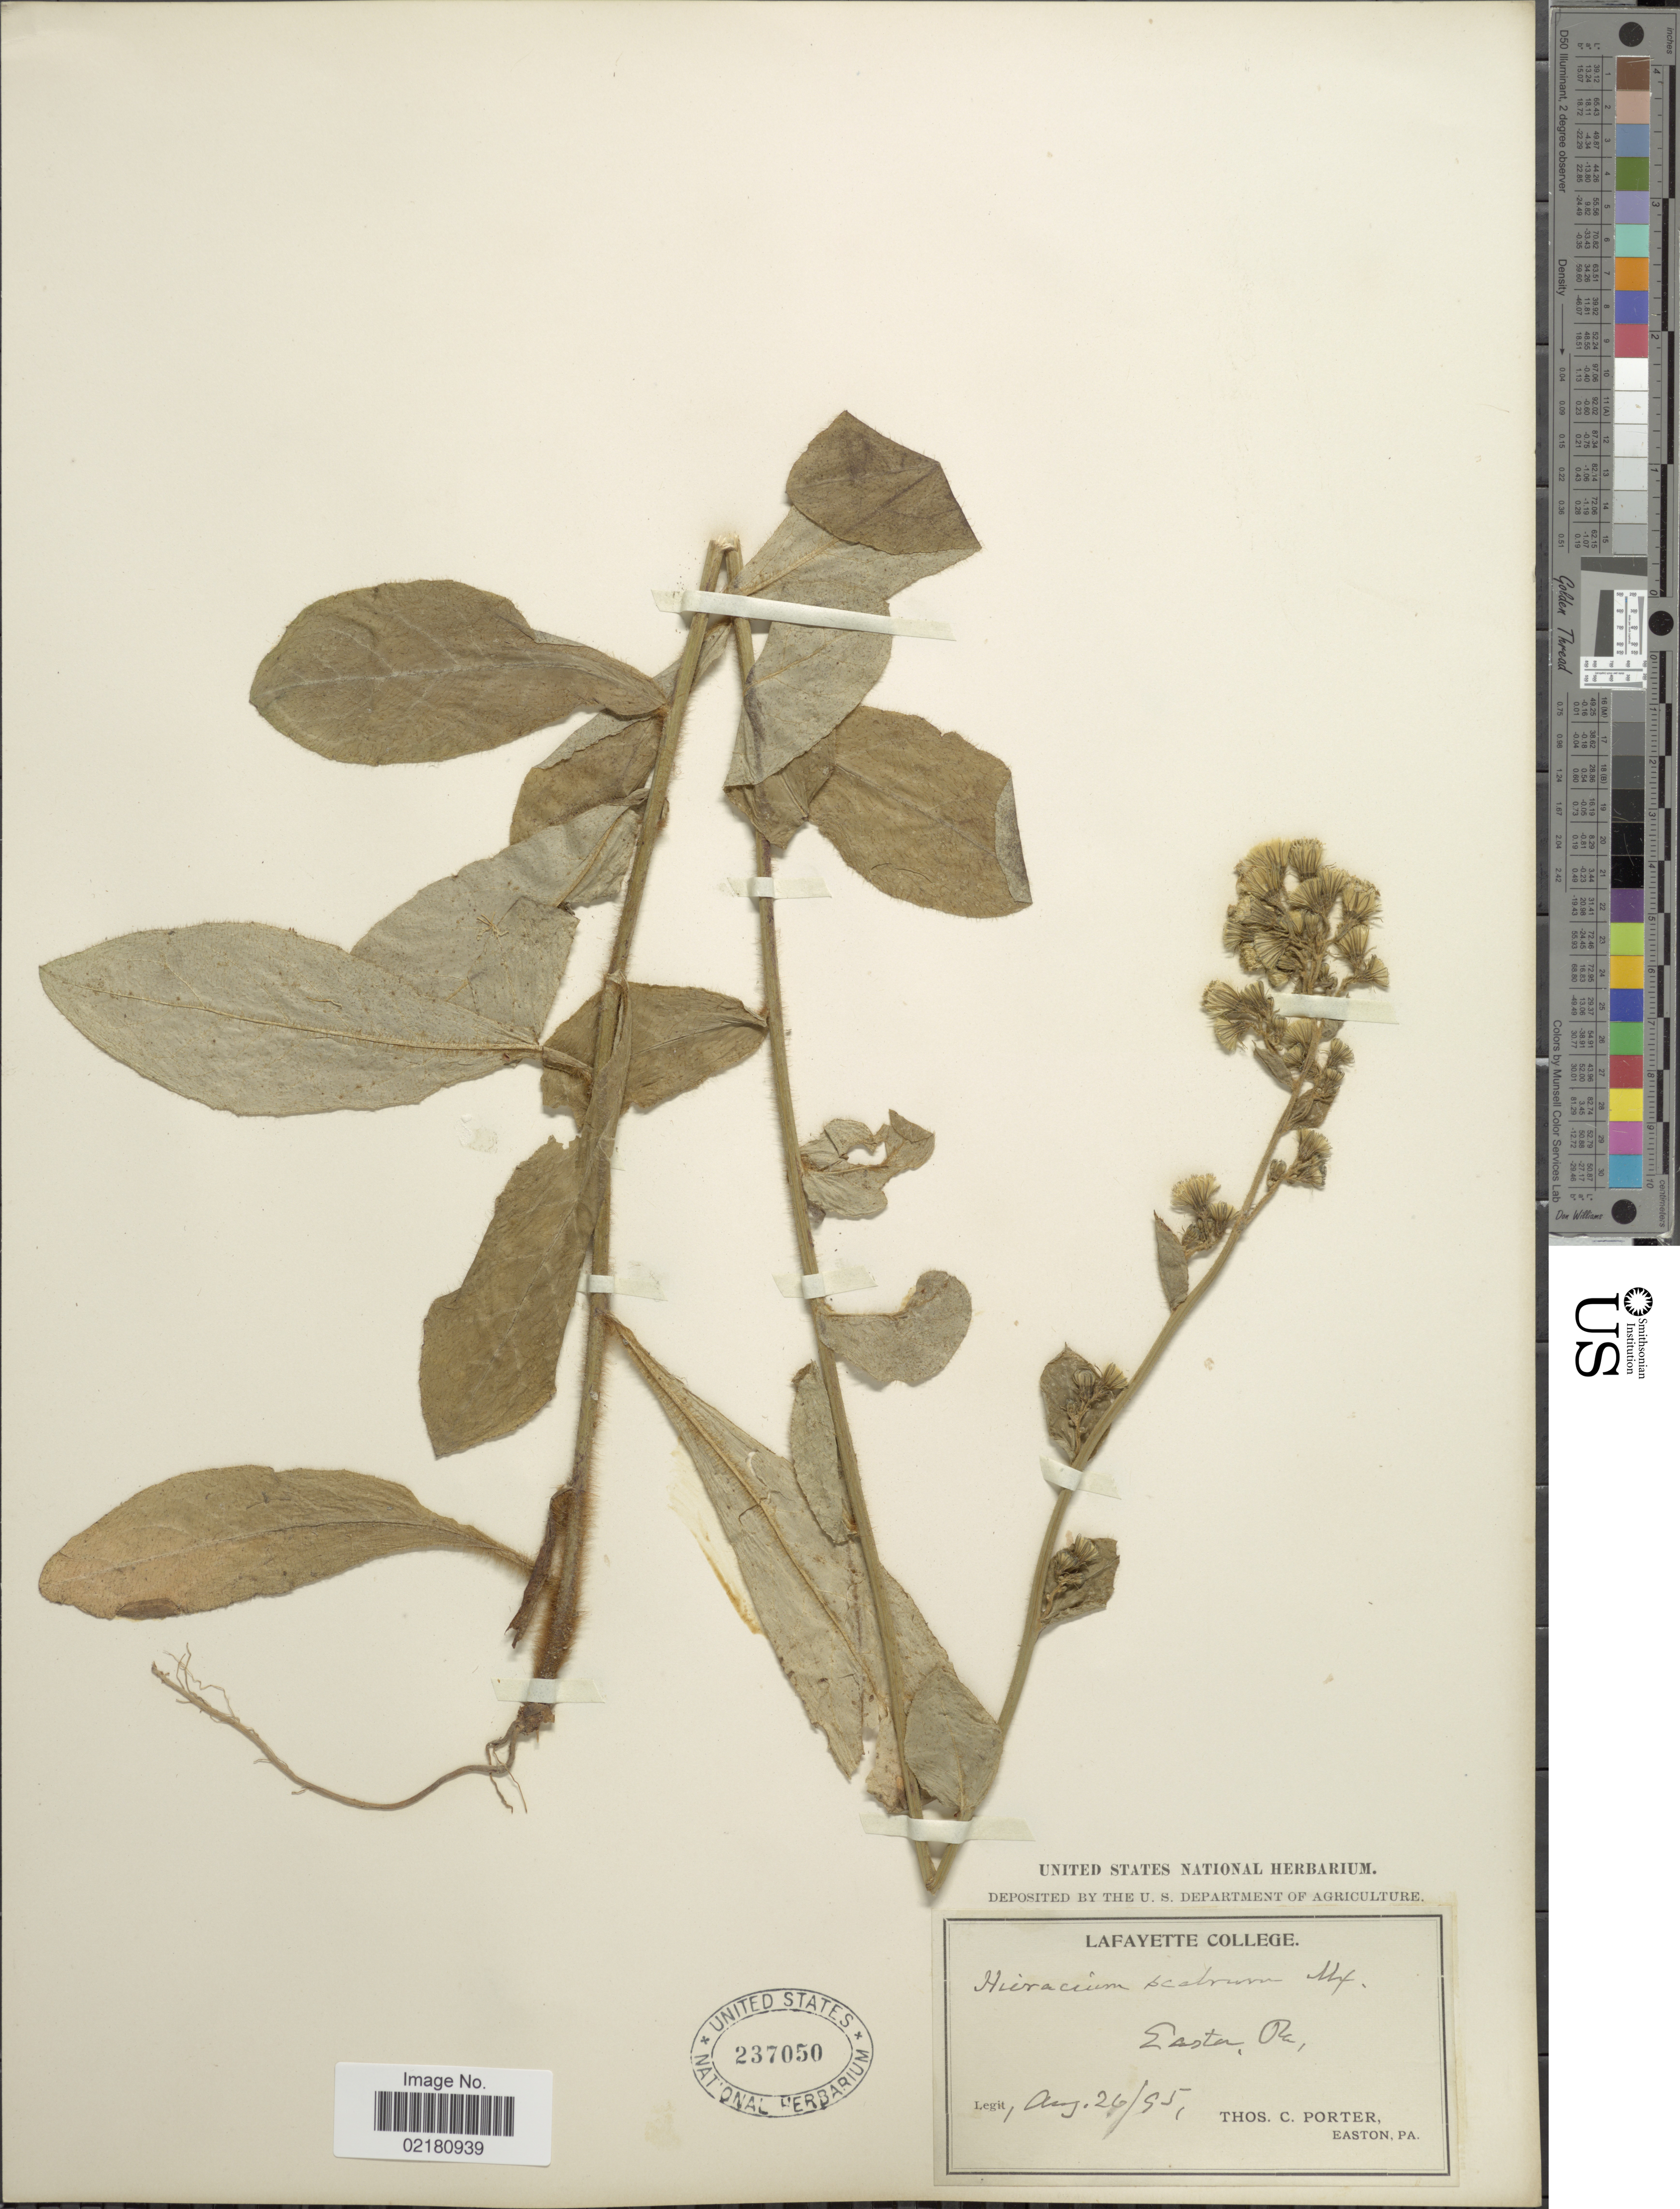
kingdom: Plantae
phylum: Tracheophyta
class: Magnoliopsida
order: Asterales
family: Asteraceae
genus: Pilosella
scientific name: Pilosella verruculata subsp. verruculata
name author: (Link) Soják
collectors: T. Porter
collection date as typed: Transcribed d/m/y: 26/8/95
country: United States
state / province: Pennsylvania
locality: Easton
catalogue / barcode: US 237050